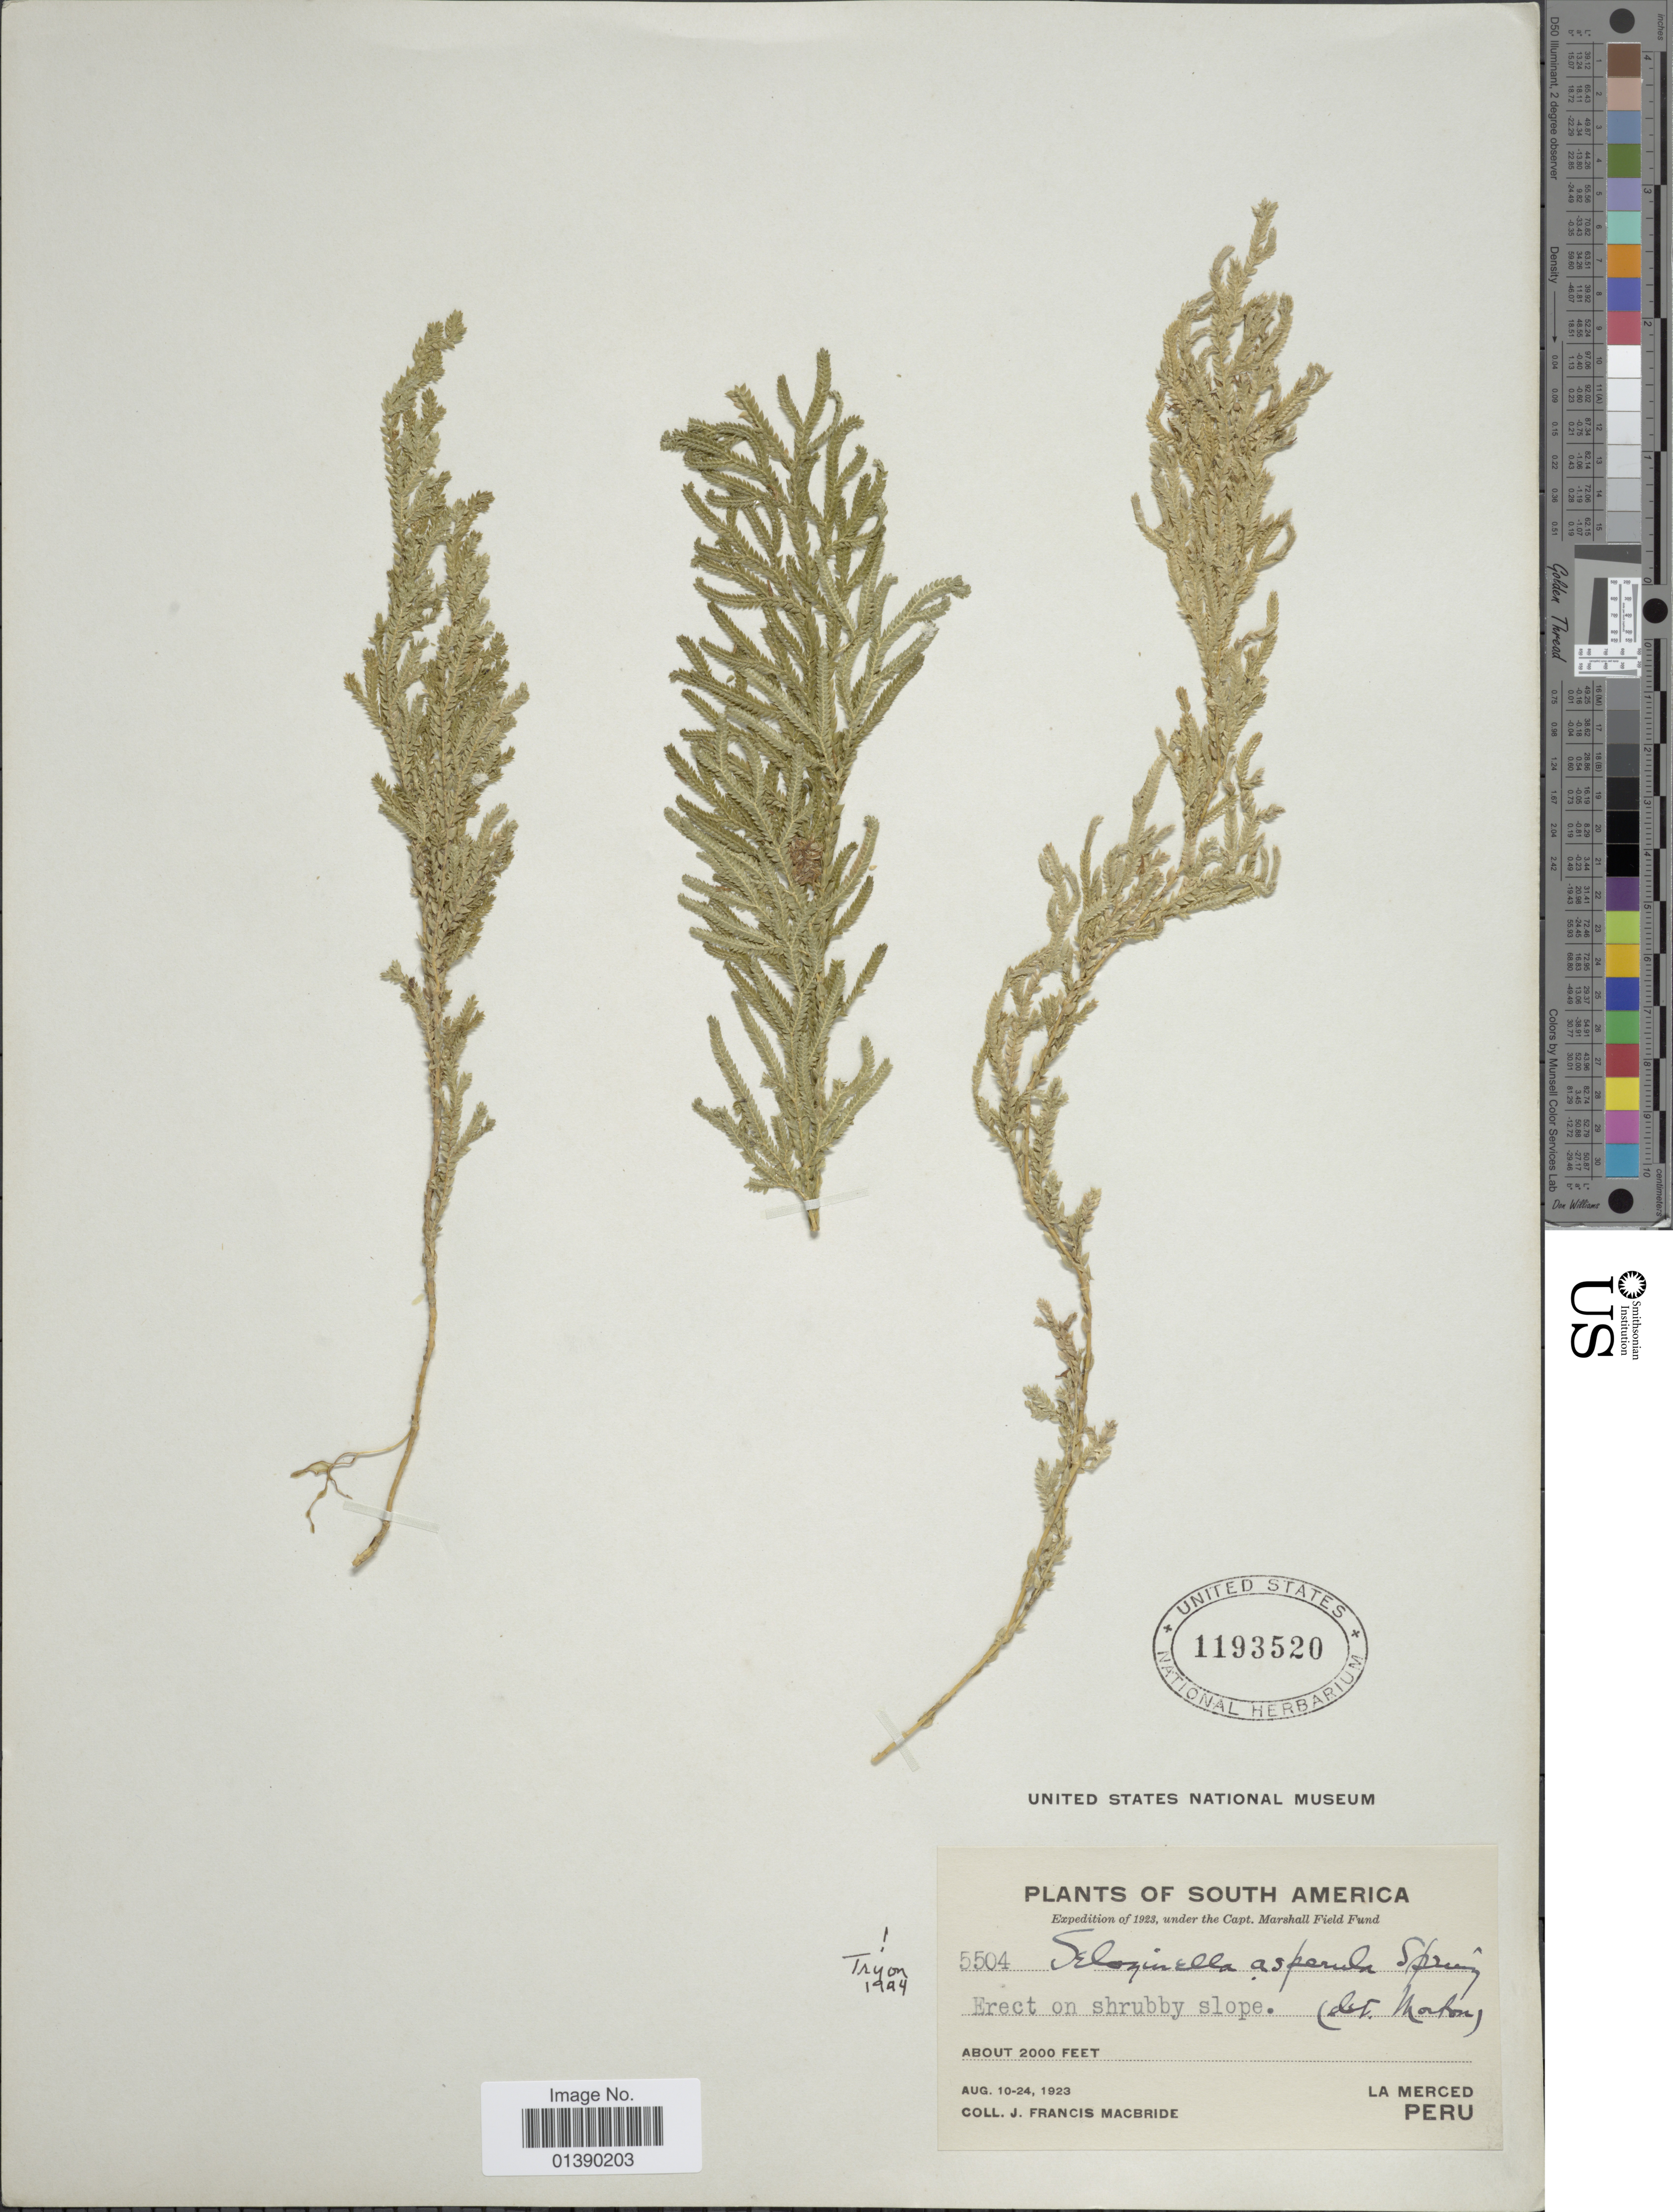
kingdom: Plantae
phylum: Tracheophyta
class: Lycopodiopsida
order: Selaginellales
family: Selaginellaceae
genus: Selaginella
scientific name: Selaginella asperula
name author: Spring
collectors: J. F. Macbride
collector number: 5504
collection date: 1923-08-10/1923-08-24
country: Peru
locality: South America, La Merced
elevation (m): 610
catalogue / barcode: US 1193520